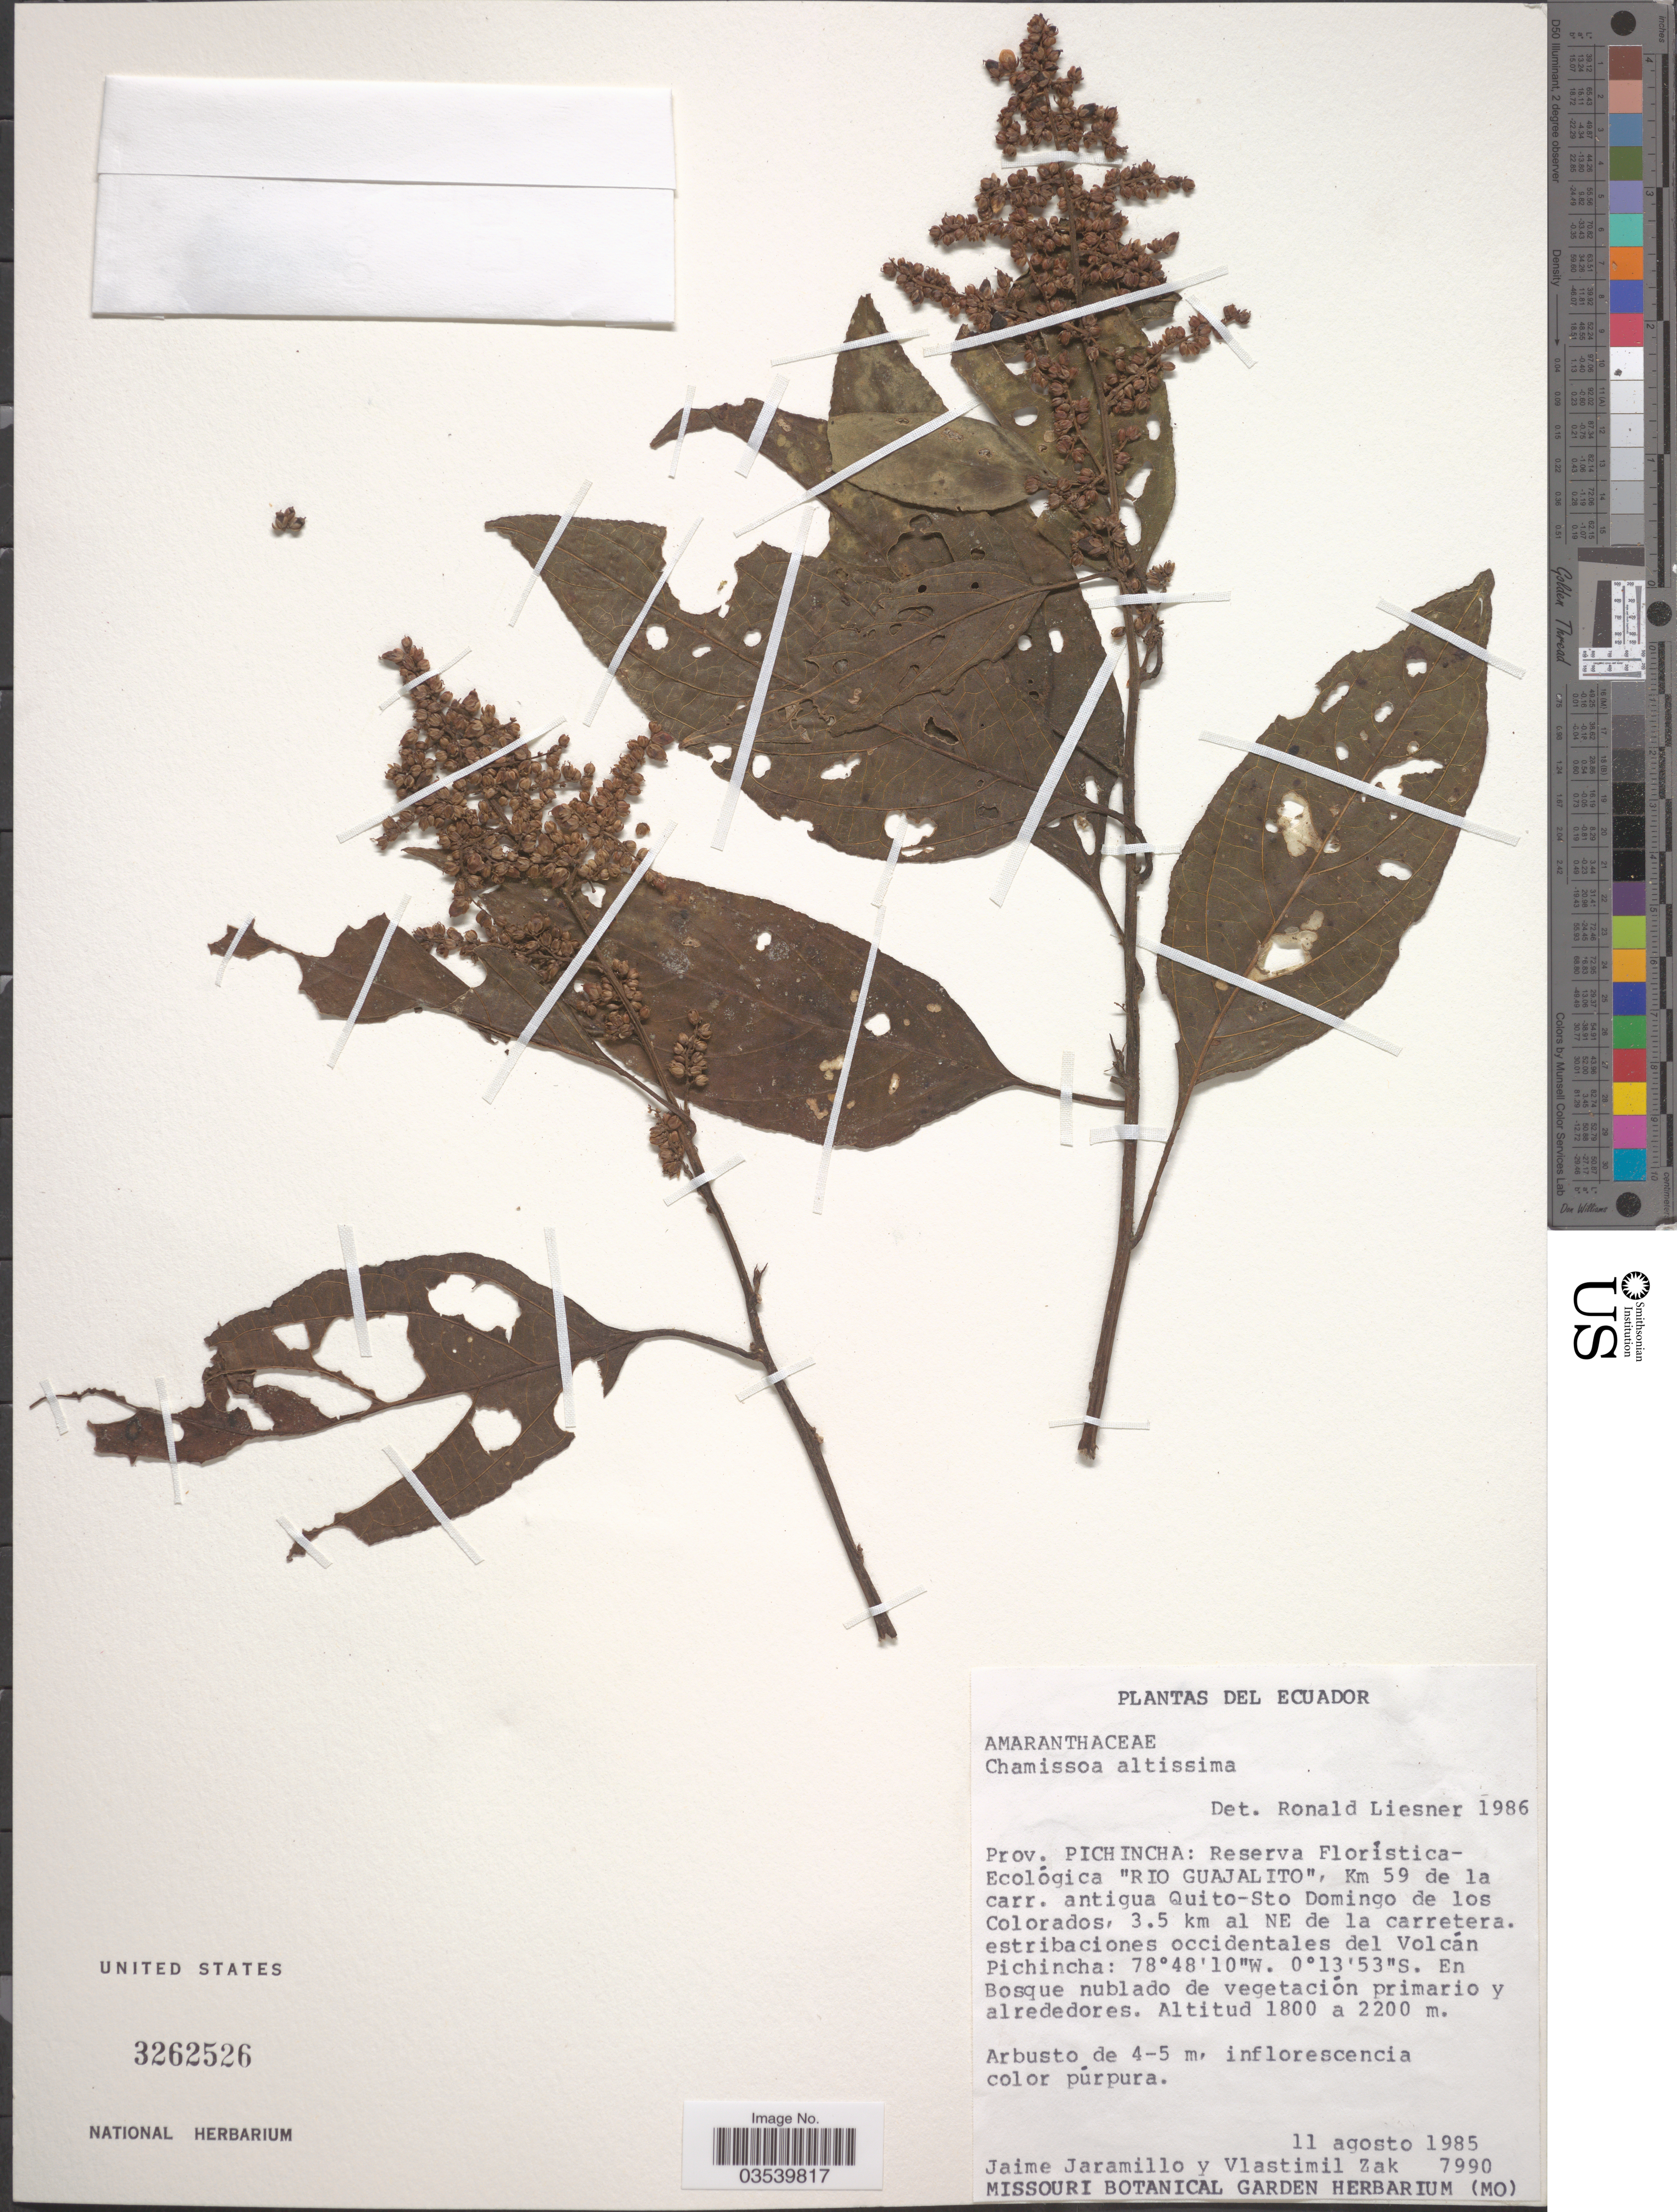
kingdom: Plantae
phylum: Tracheophyta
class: Magnoliopsida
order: Caryophyllales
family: Amaranthaceae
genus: Chamissoa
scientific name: Chamissoa altissima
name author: (Jacq.) Kunth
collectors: J. Jaramillo & V. Zak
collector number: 7990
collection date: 1985-08-11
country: Ecuador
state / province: Pichincha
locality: Reserva Florística-Ecólogica "Rio Guajalito", Km 59 de la carr. antigua Quito-Sto Domingo de los Colorados, 3.5 km al NE de la carretera. estribaciones occidentales del Volcán Pichincha.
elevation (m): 1800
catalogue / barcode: US 3262526